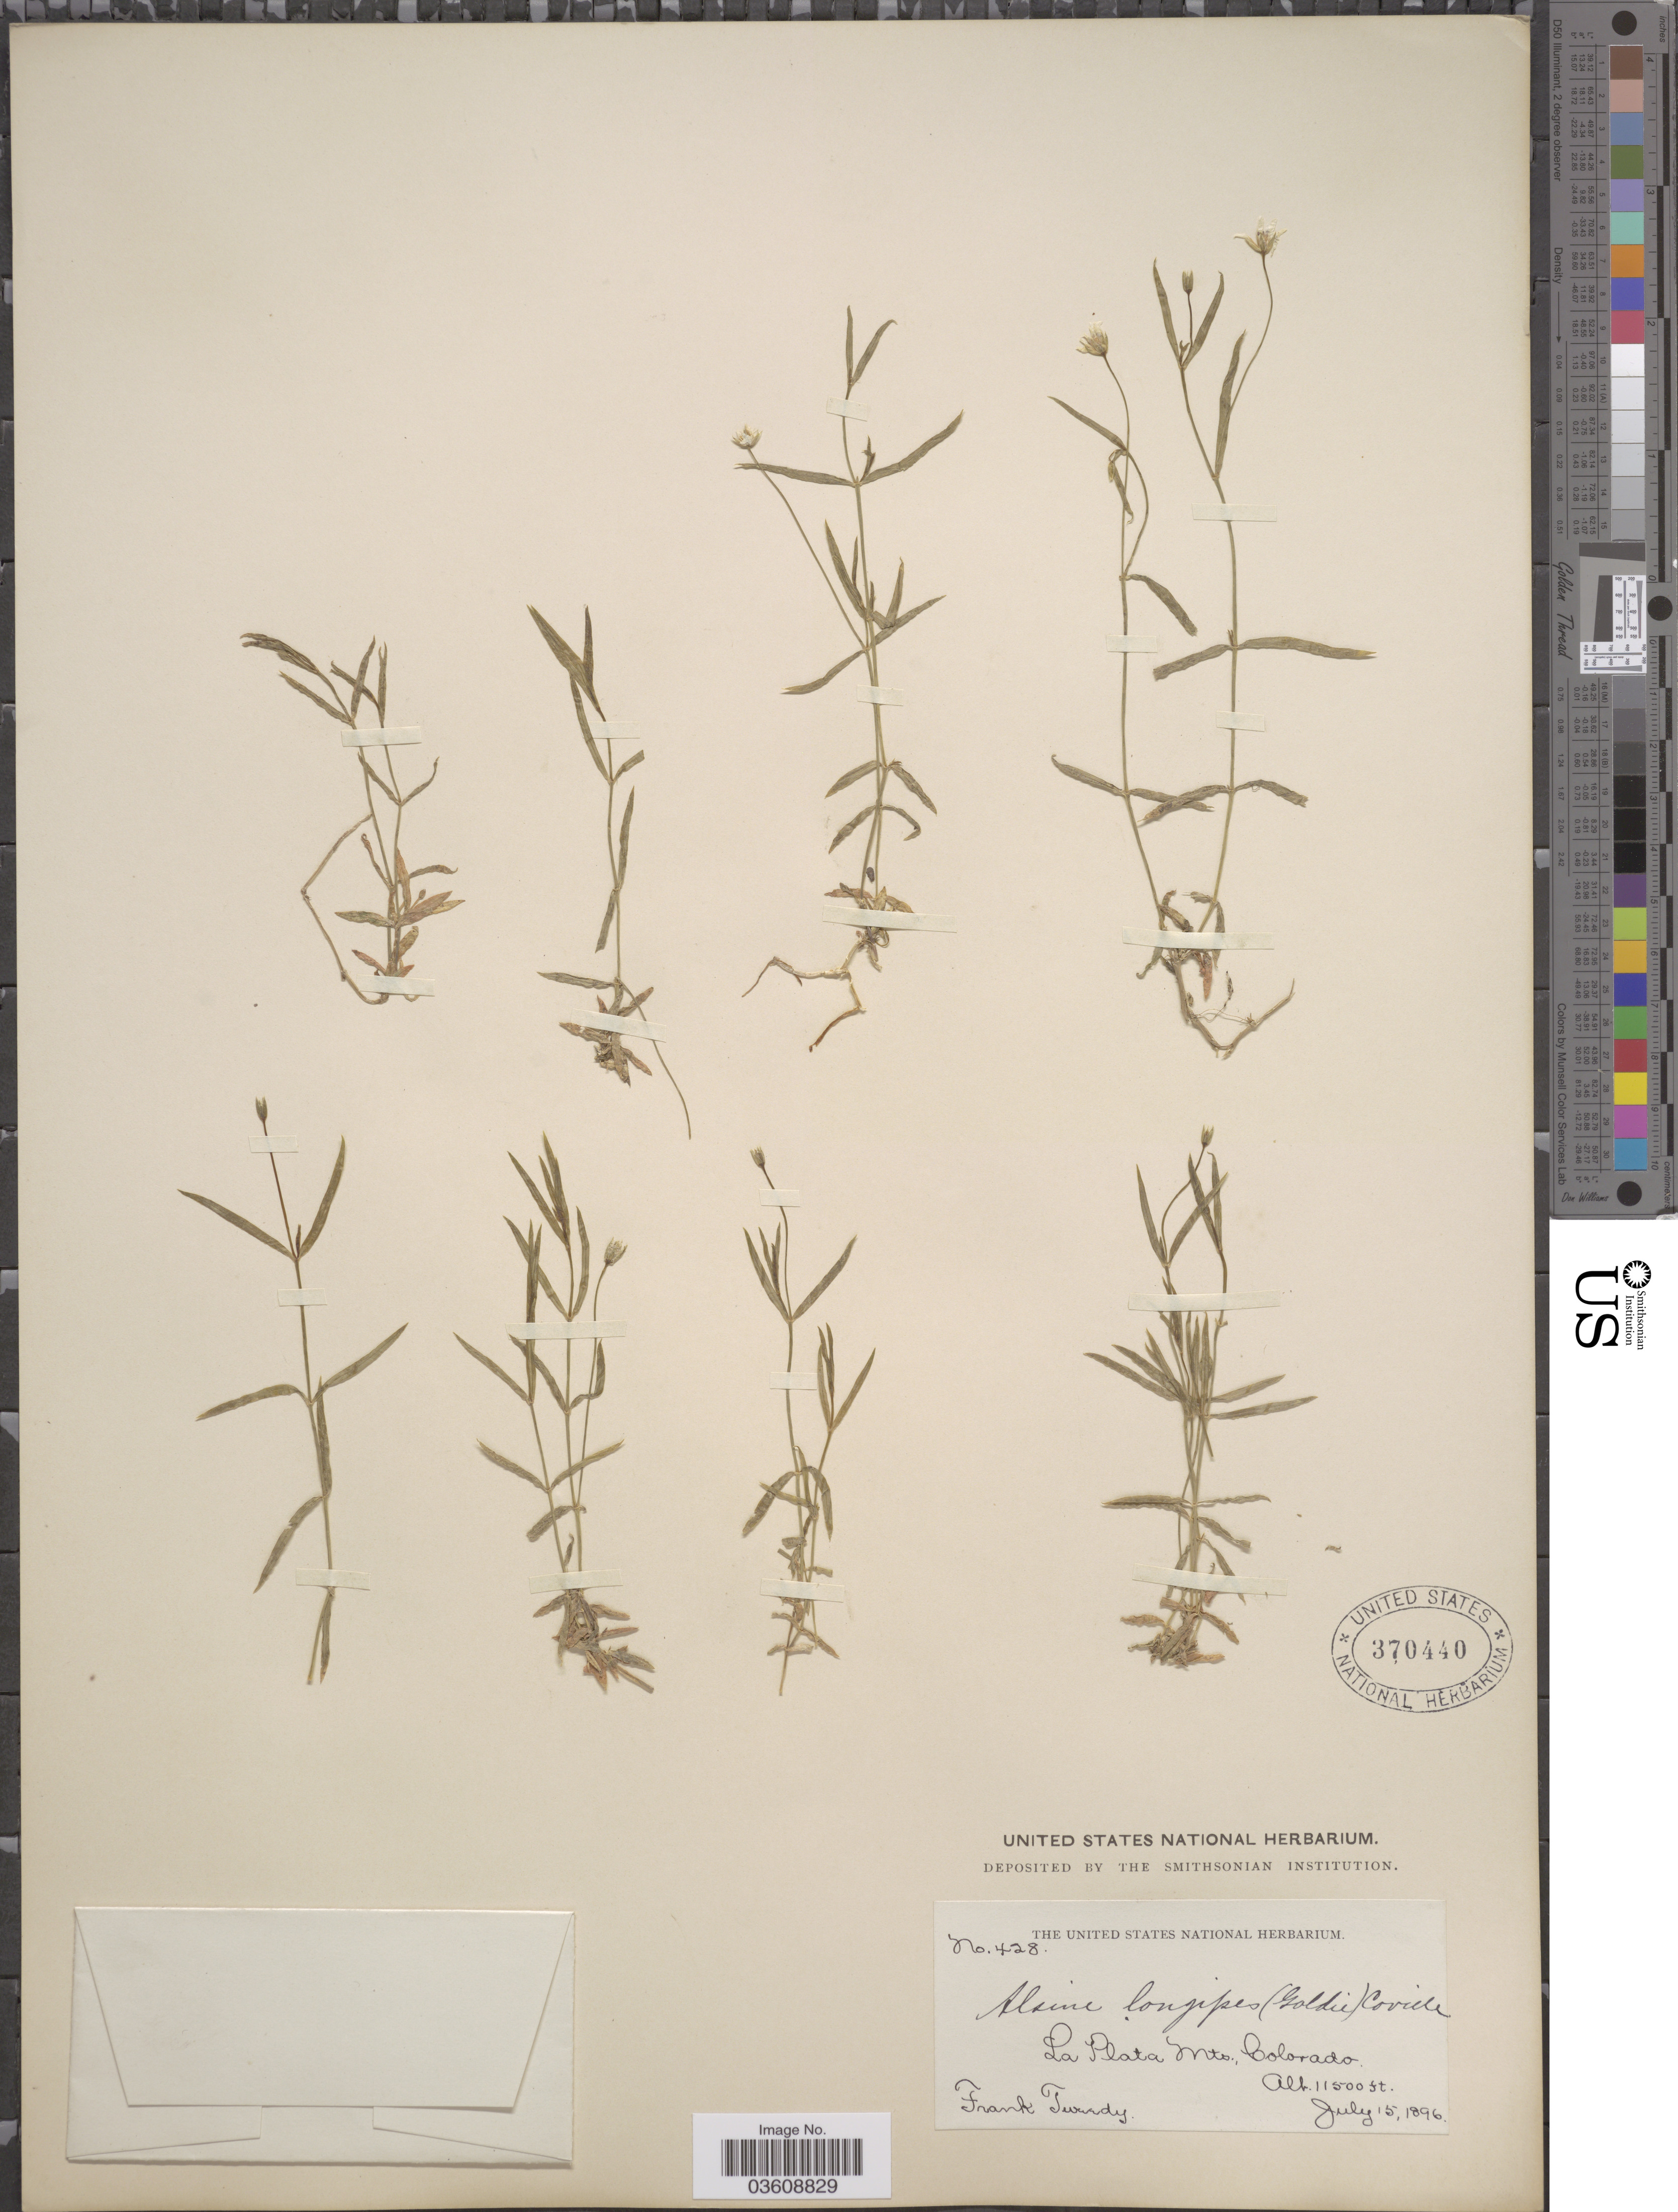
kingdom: Plantae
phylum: Tracheophyta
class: Magnoliopsida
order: Caryophyllales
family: Caryophyllaceae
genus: Stellaria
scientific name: Stellaria longipes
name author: Goldie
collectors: F. Tweedy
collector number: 428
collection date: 1896-07-15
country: United States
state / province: Colorado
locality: La Plata Mts.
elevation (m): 3505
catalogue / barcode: US 370440